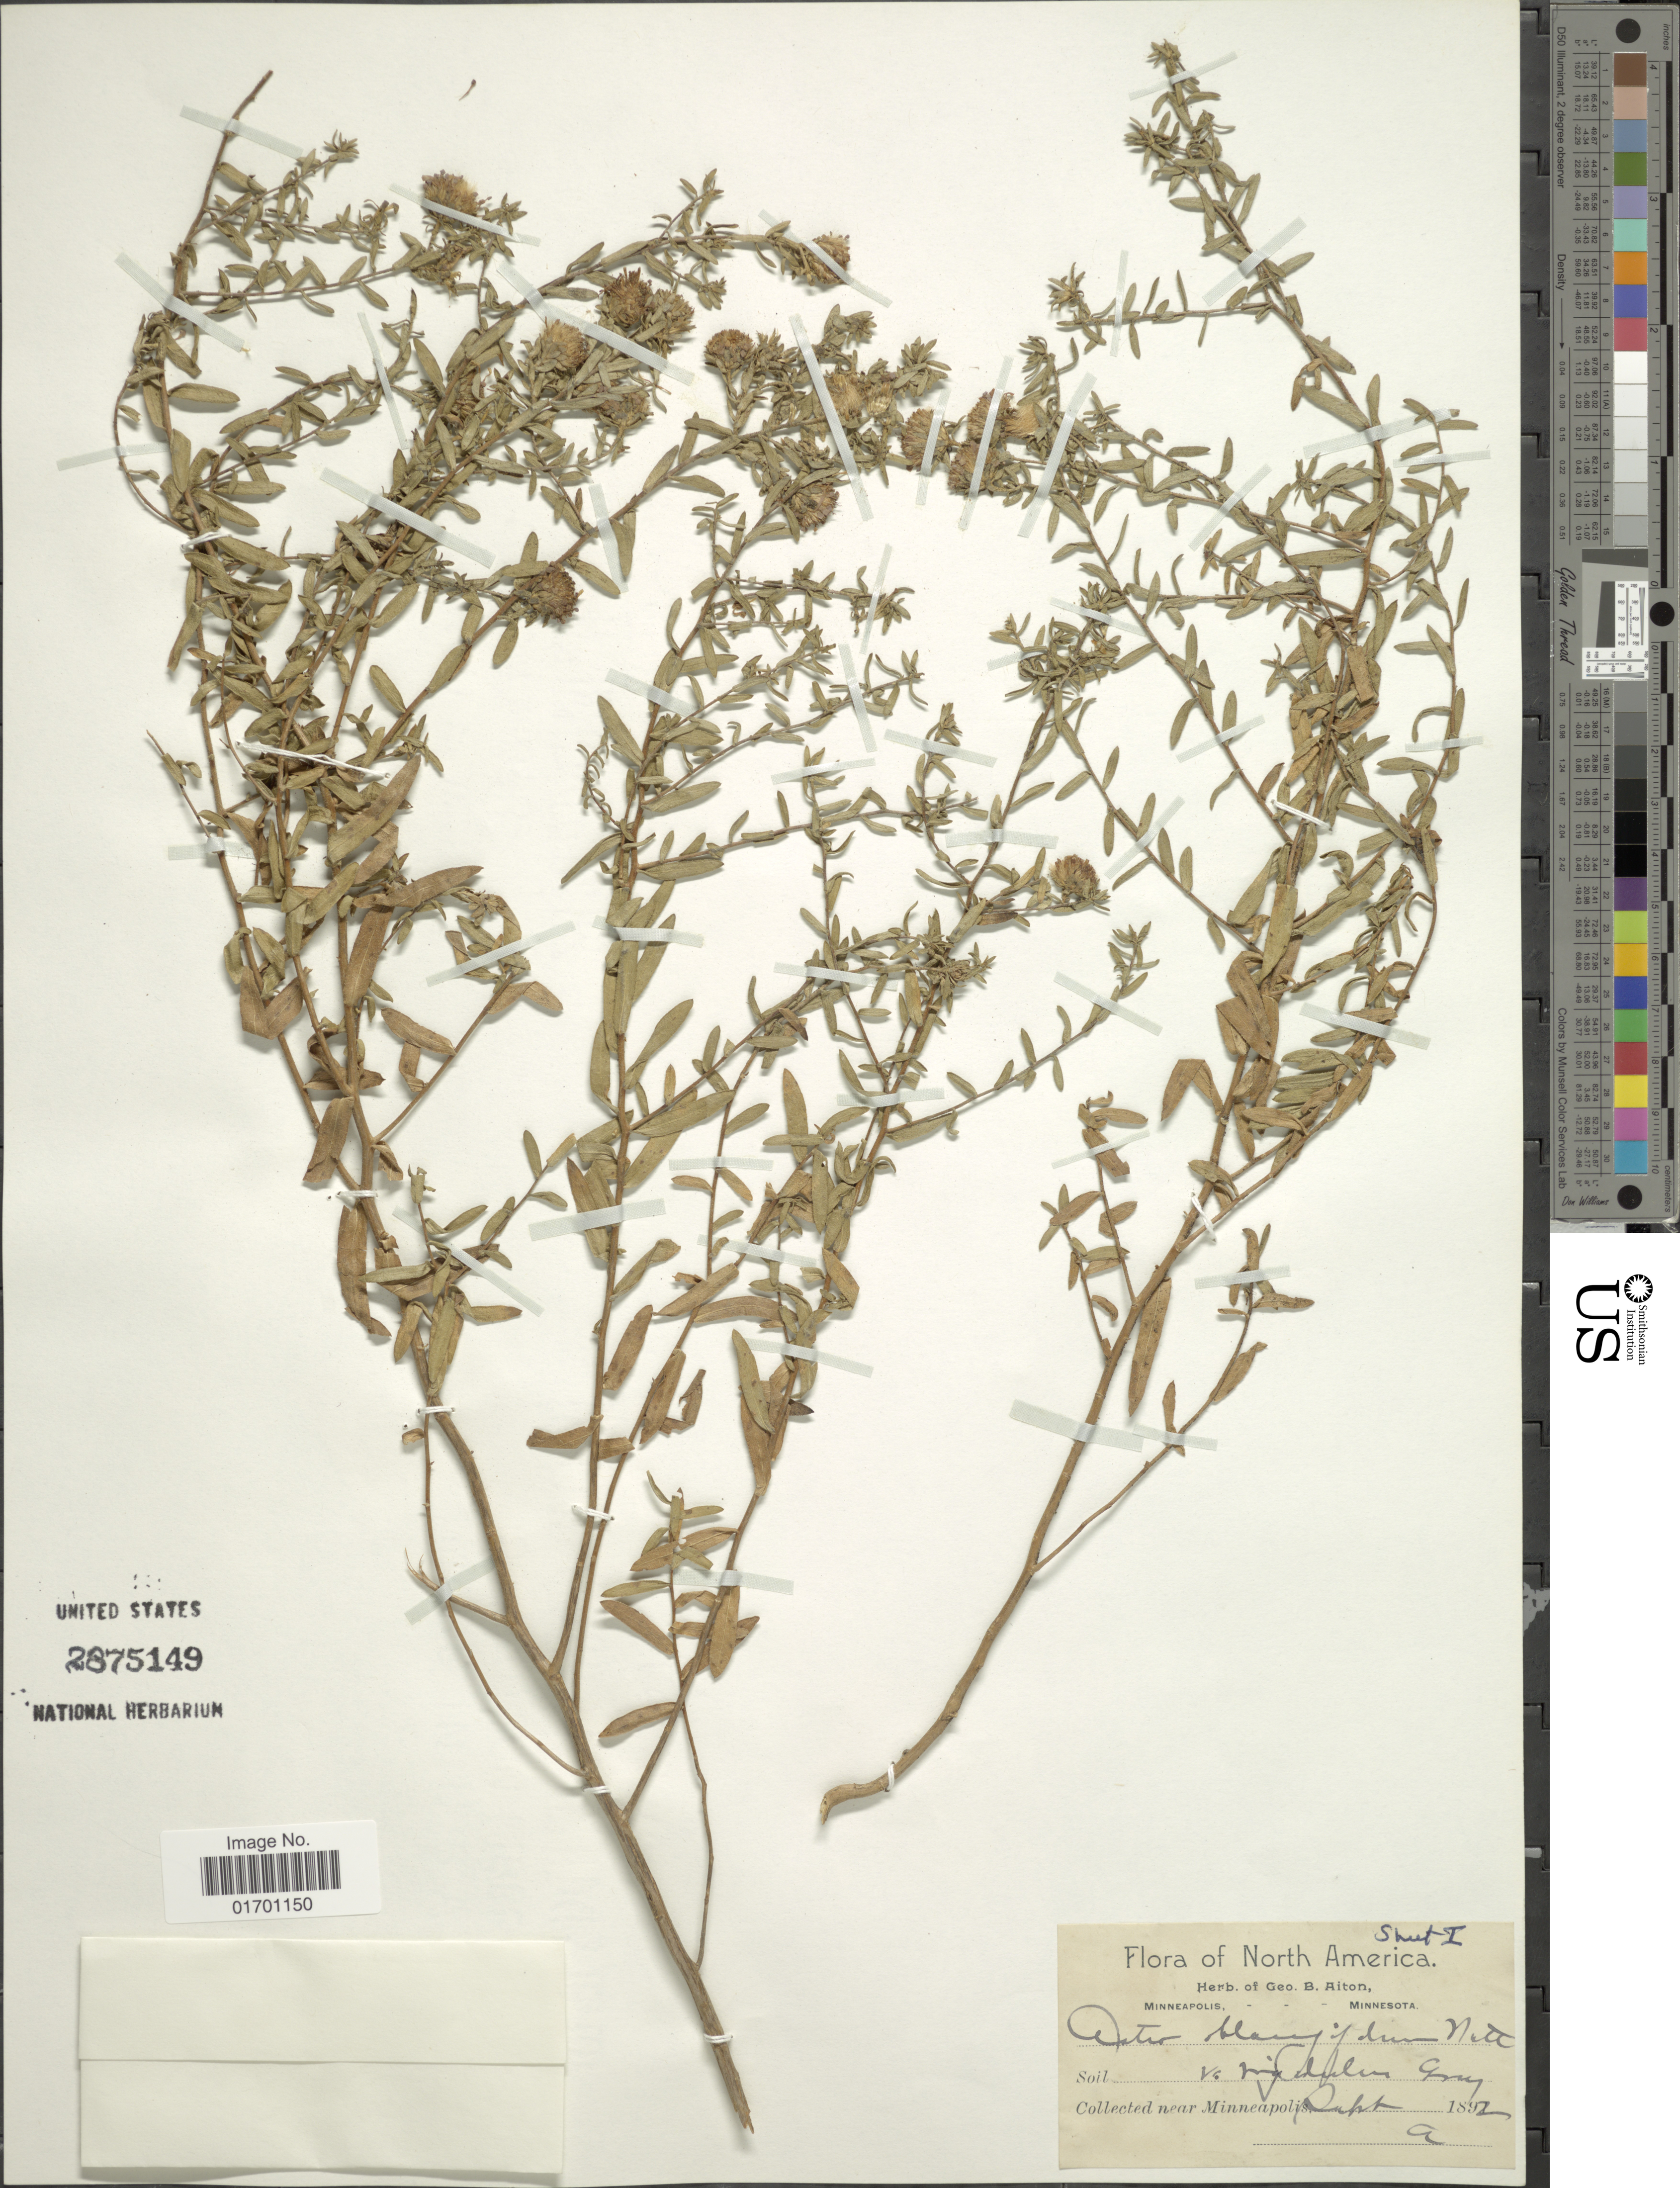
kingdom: Plantae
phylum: Tracheophyta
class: Magnoliopsida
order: Asterales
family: Asteraceae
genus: Symphyotrichum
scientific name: Symphyotrichum oblongifolium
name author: (Nutt.) G.L. Nesom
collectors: ex herb. Geo. B. Aiton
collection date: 1892-07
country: United States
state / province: Minnesota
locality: Near Minneapolis.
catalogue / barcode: US 2875149